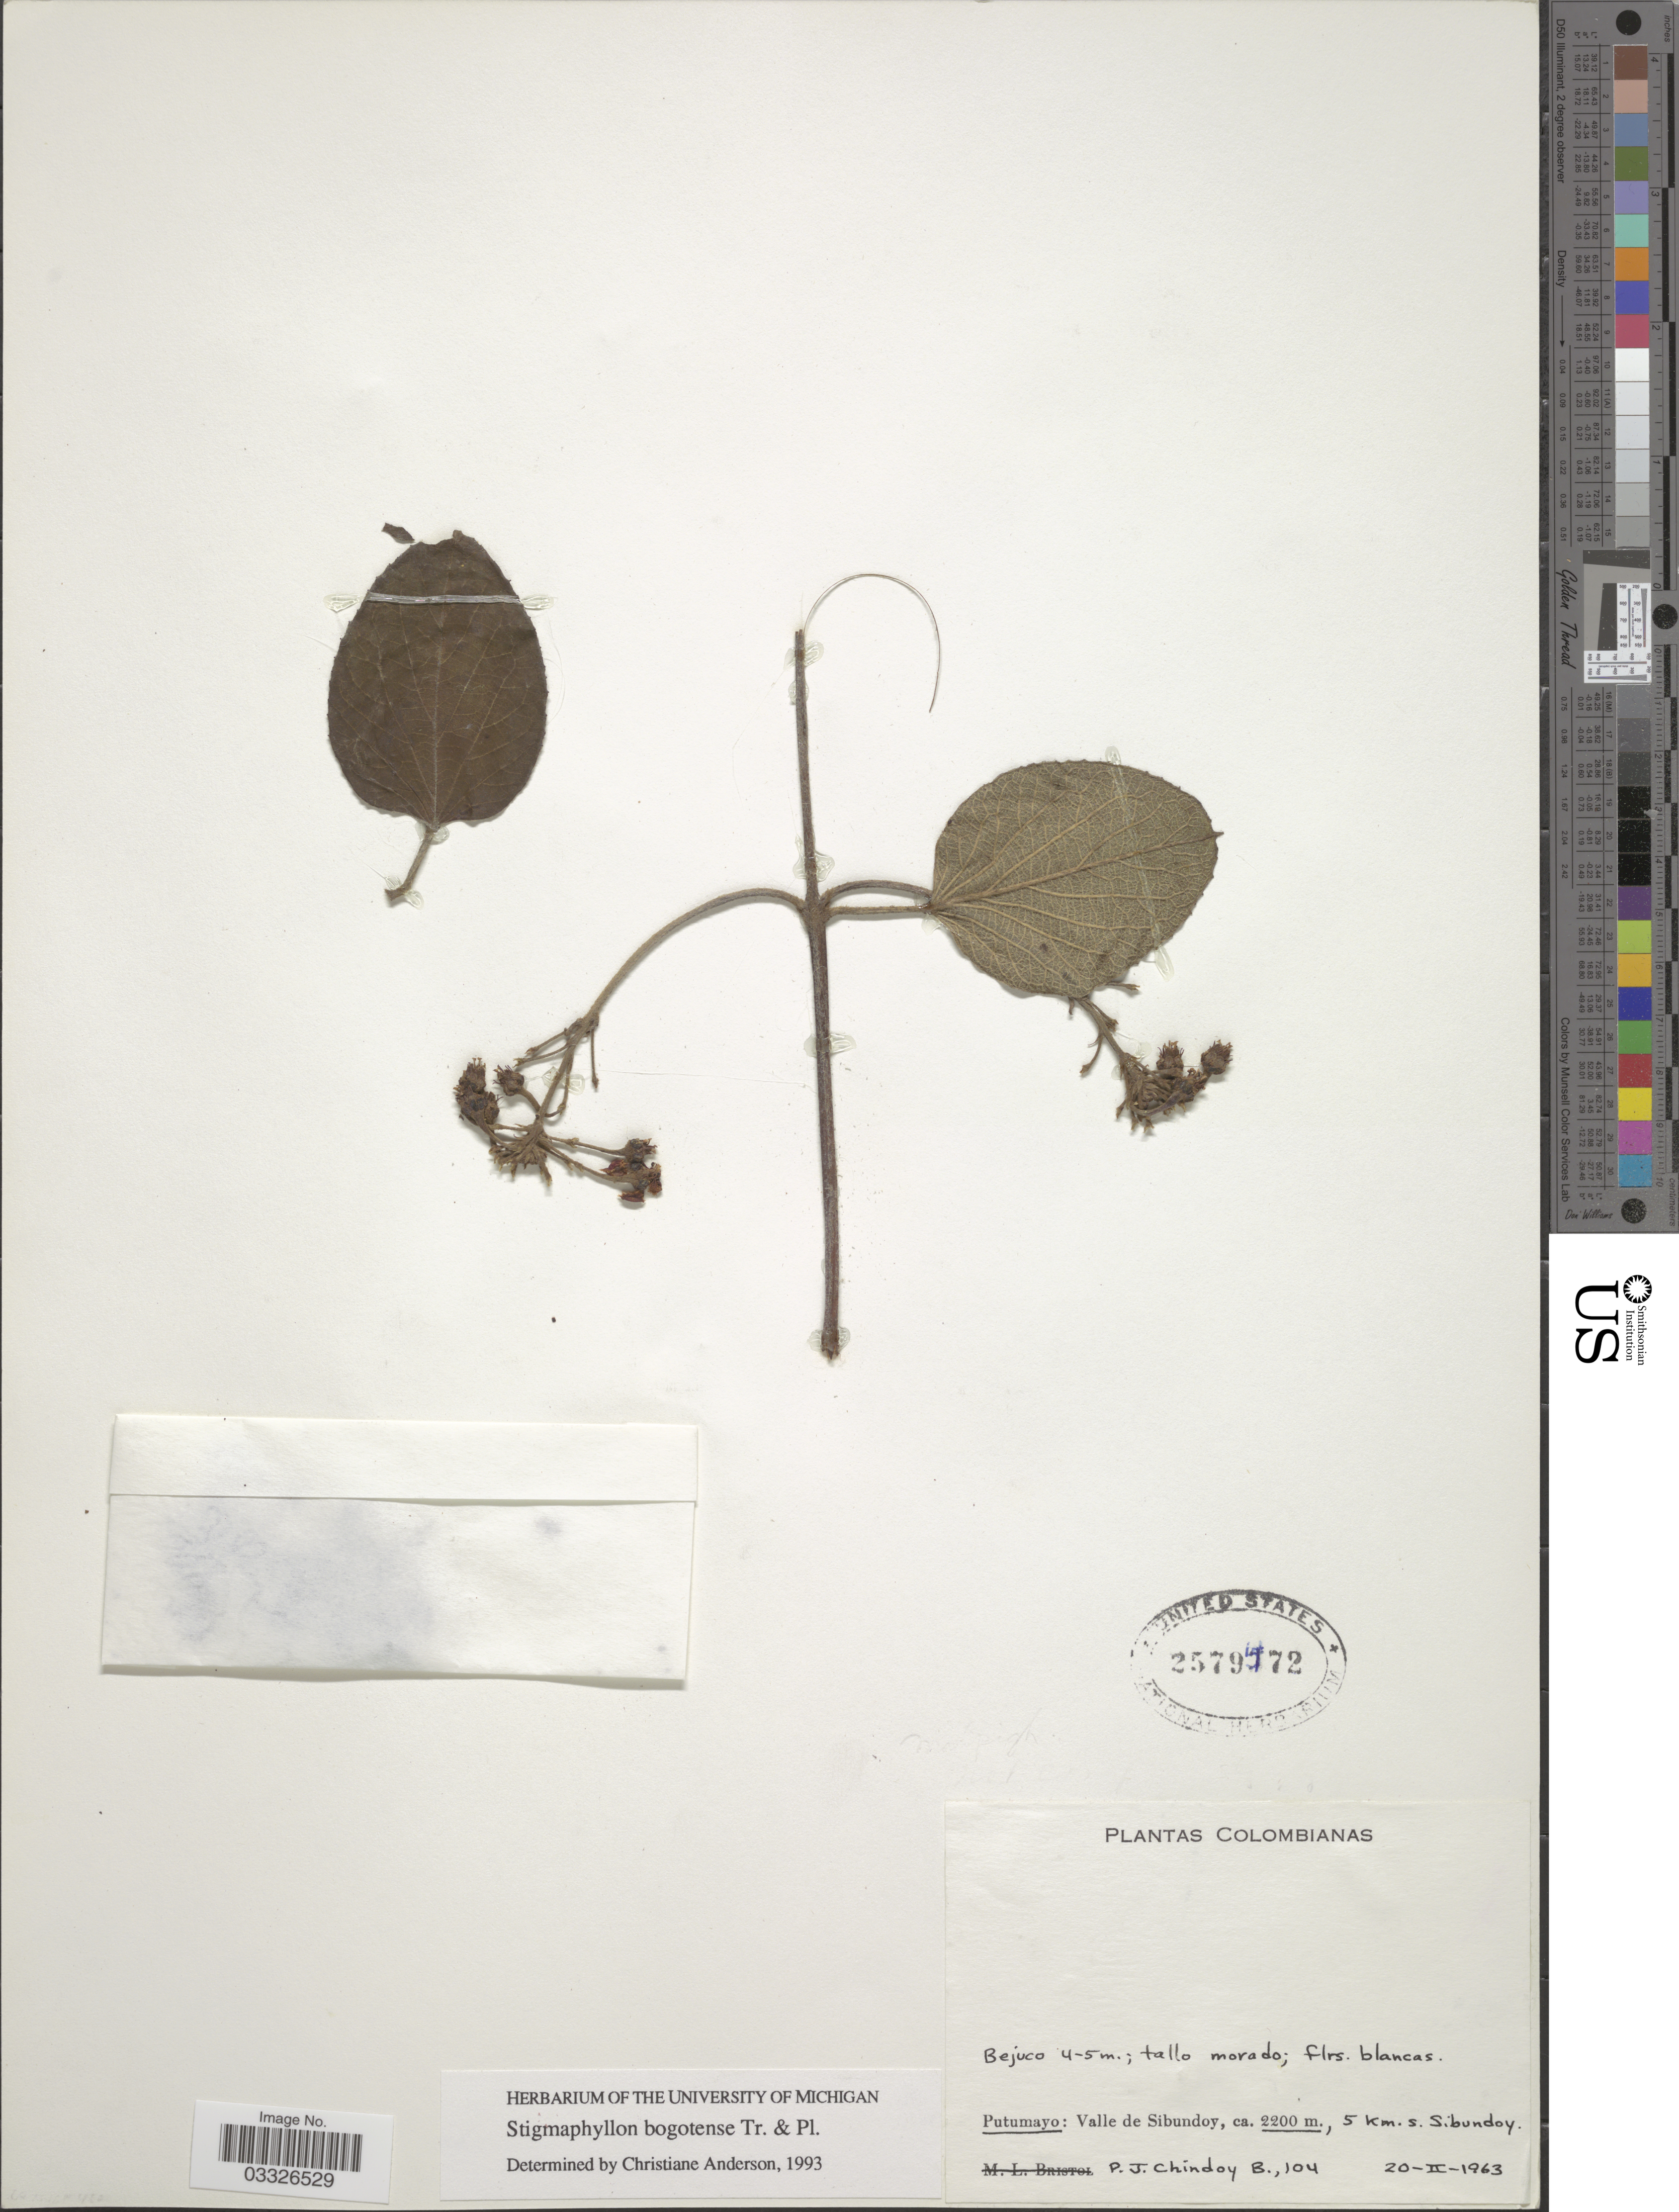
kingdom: Plantae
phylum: Tracheophyta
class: Magnoliopsida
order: Malpighiales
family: Malpighiaceae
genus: Stigmaphyllon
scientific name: Stigmaphyllon bogotense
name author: Triana & Planch.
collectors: P. Chindoy B.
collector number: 104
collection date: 1963-02-20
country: Colombia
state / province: Putumayo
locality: Valle de Sibundoy, 5 km. s. Sibundoy.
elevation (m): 2200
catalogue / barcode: US 2579472